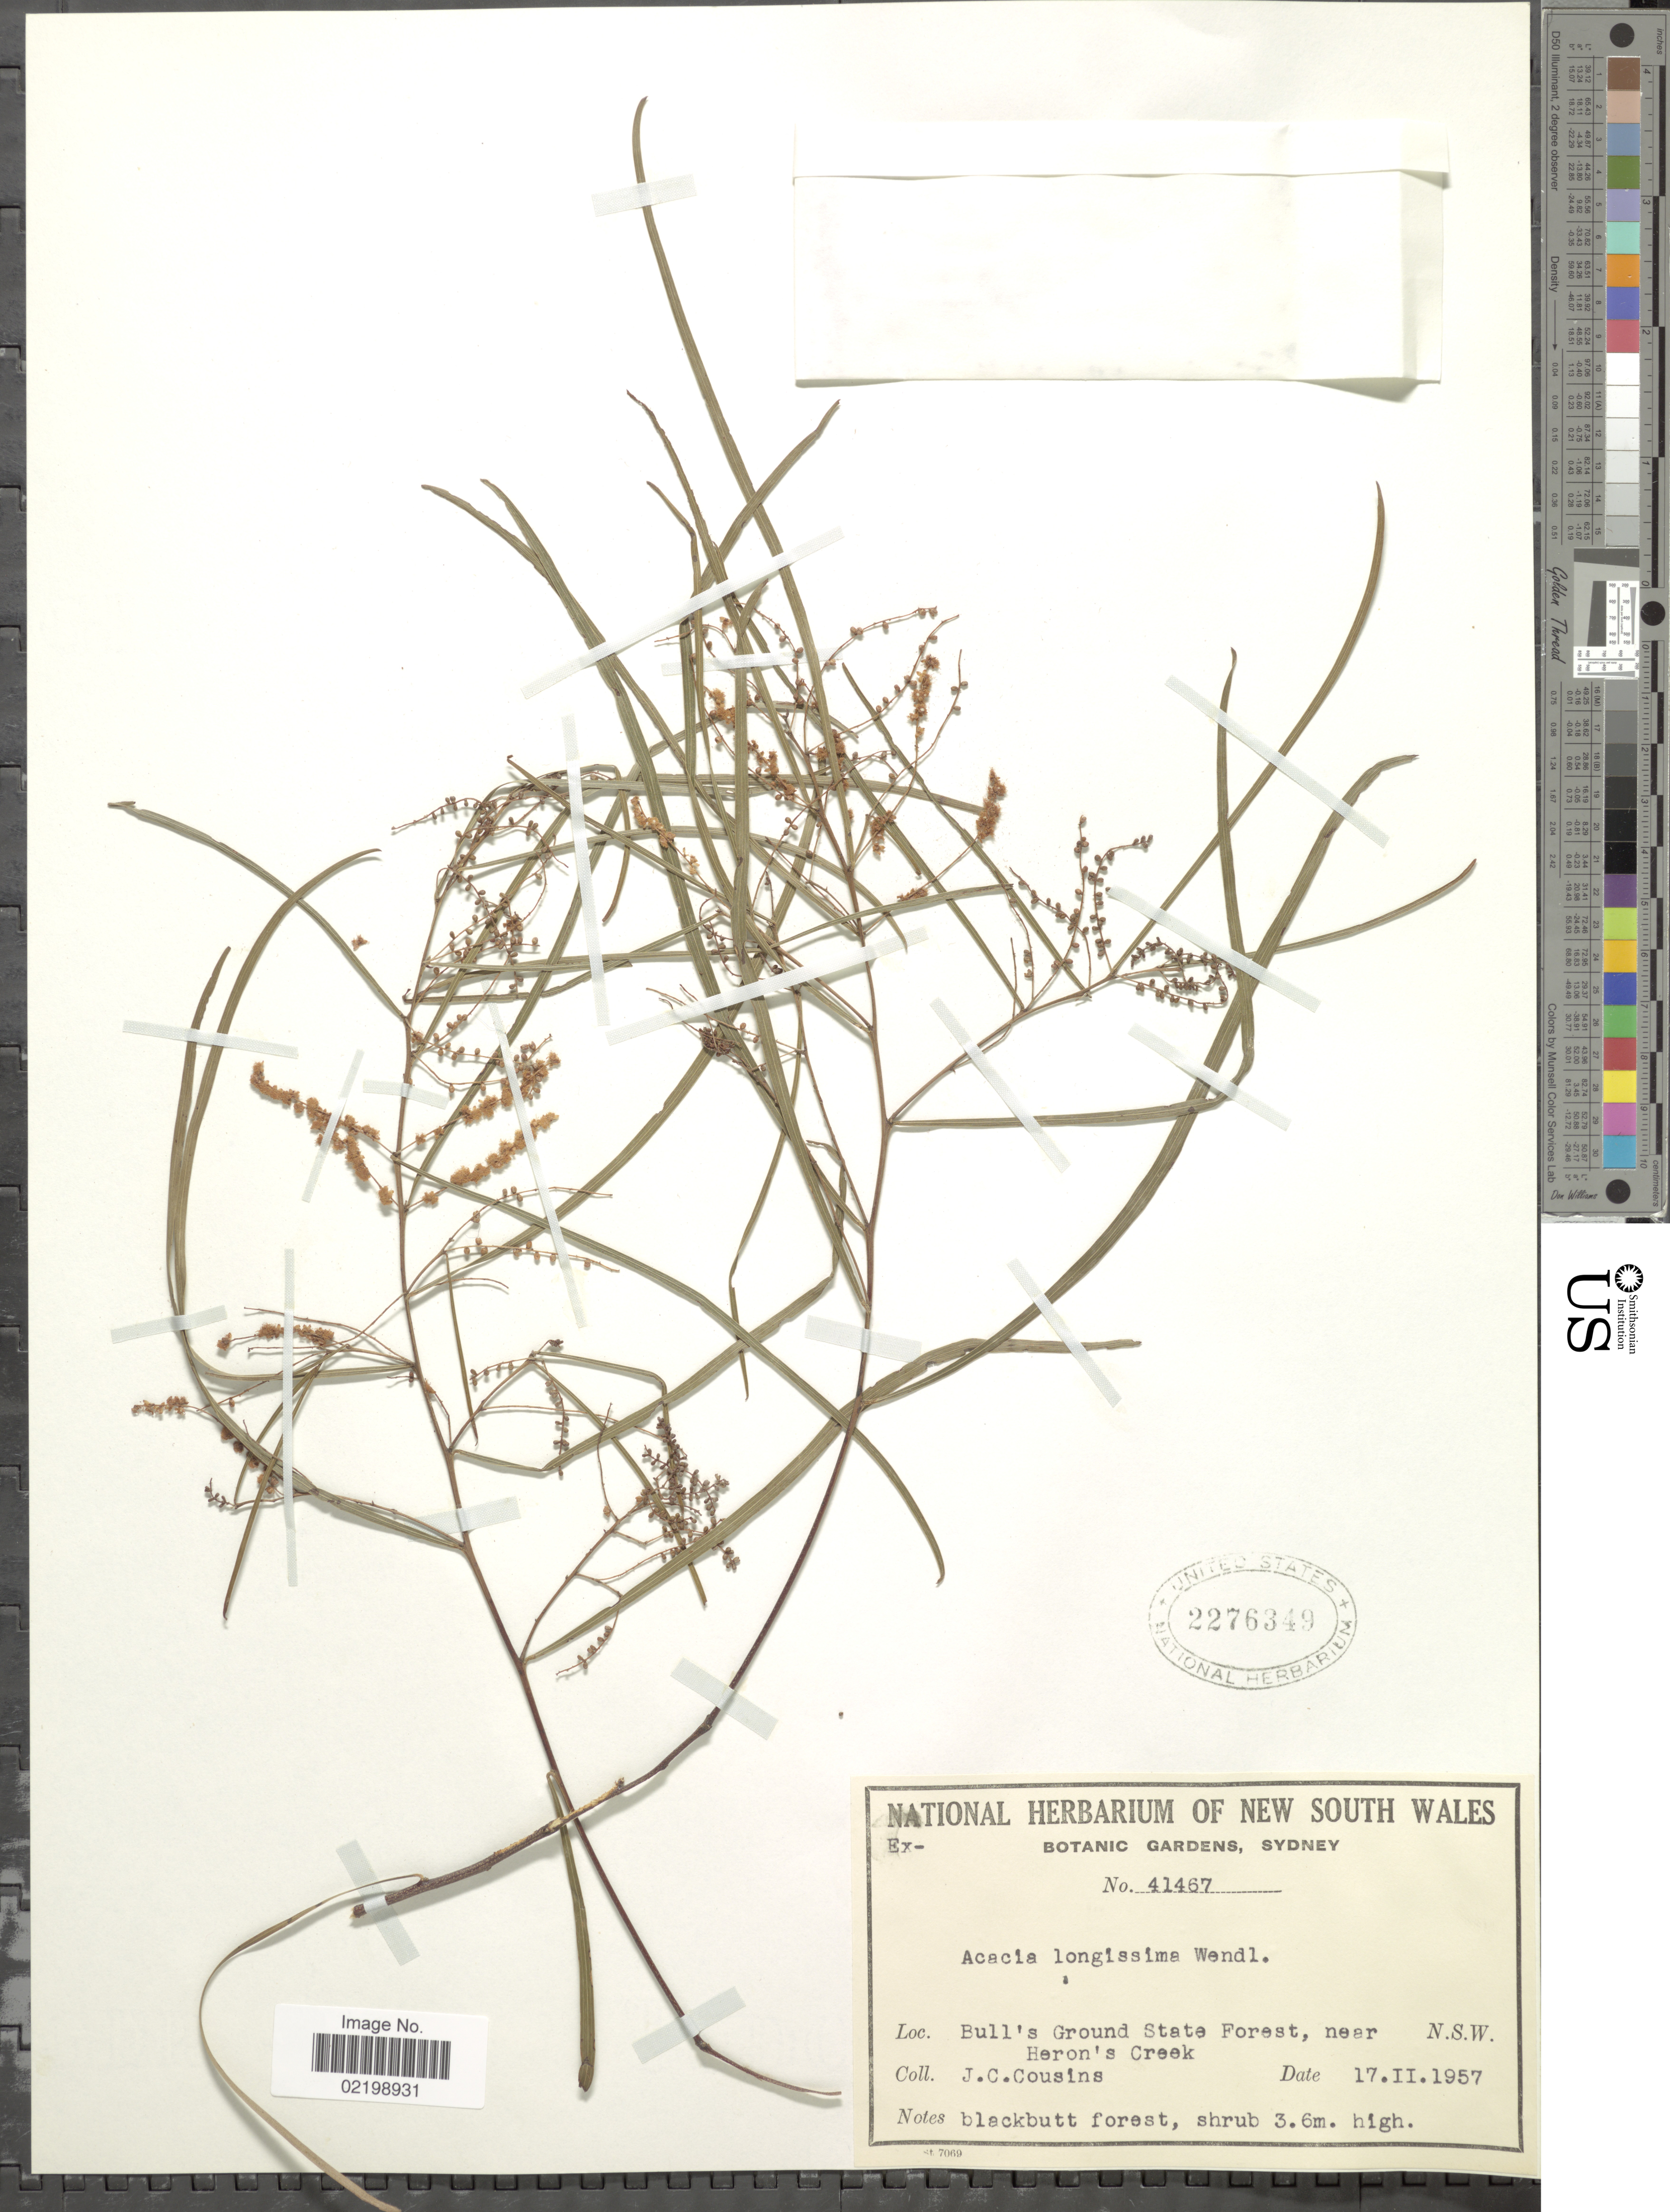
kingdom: Plantae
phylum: Tracheophyta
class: Magnoliopsida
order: Fabales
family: Fabaceae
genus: Acacia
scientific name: Acacia longissima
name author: H.L. Wendl.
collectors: J. Cousins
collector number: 41467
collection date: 1957-02-17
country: Australia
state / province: New South Wales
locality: Bull's Ground State Forest, near Heron's Creek, N.S.W.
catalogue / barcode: US 2276349